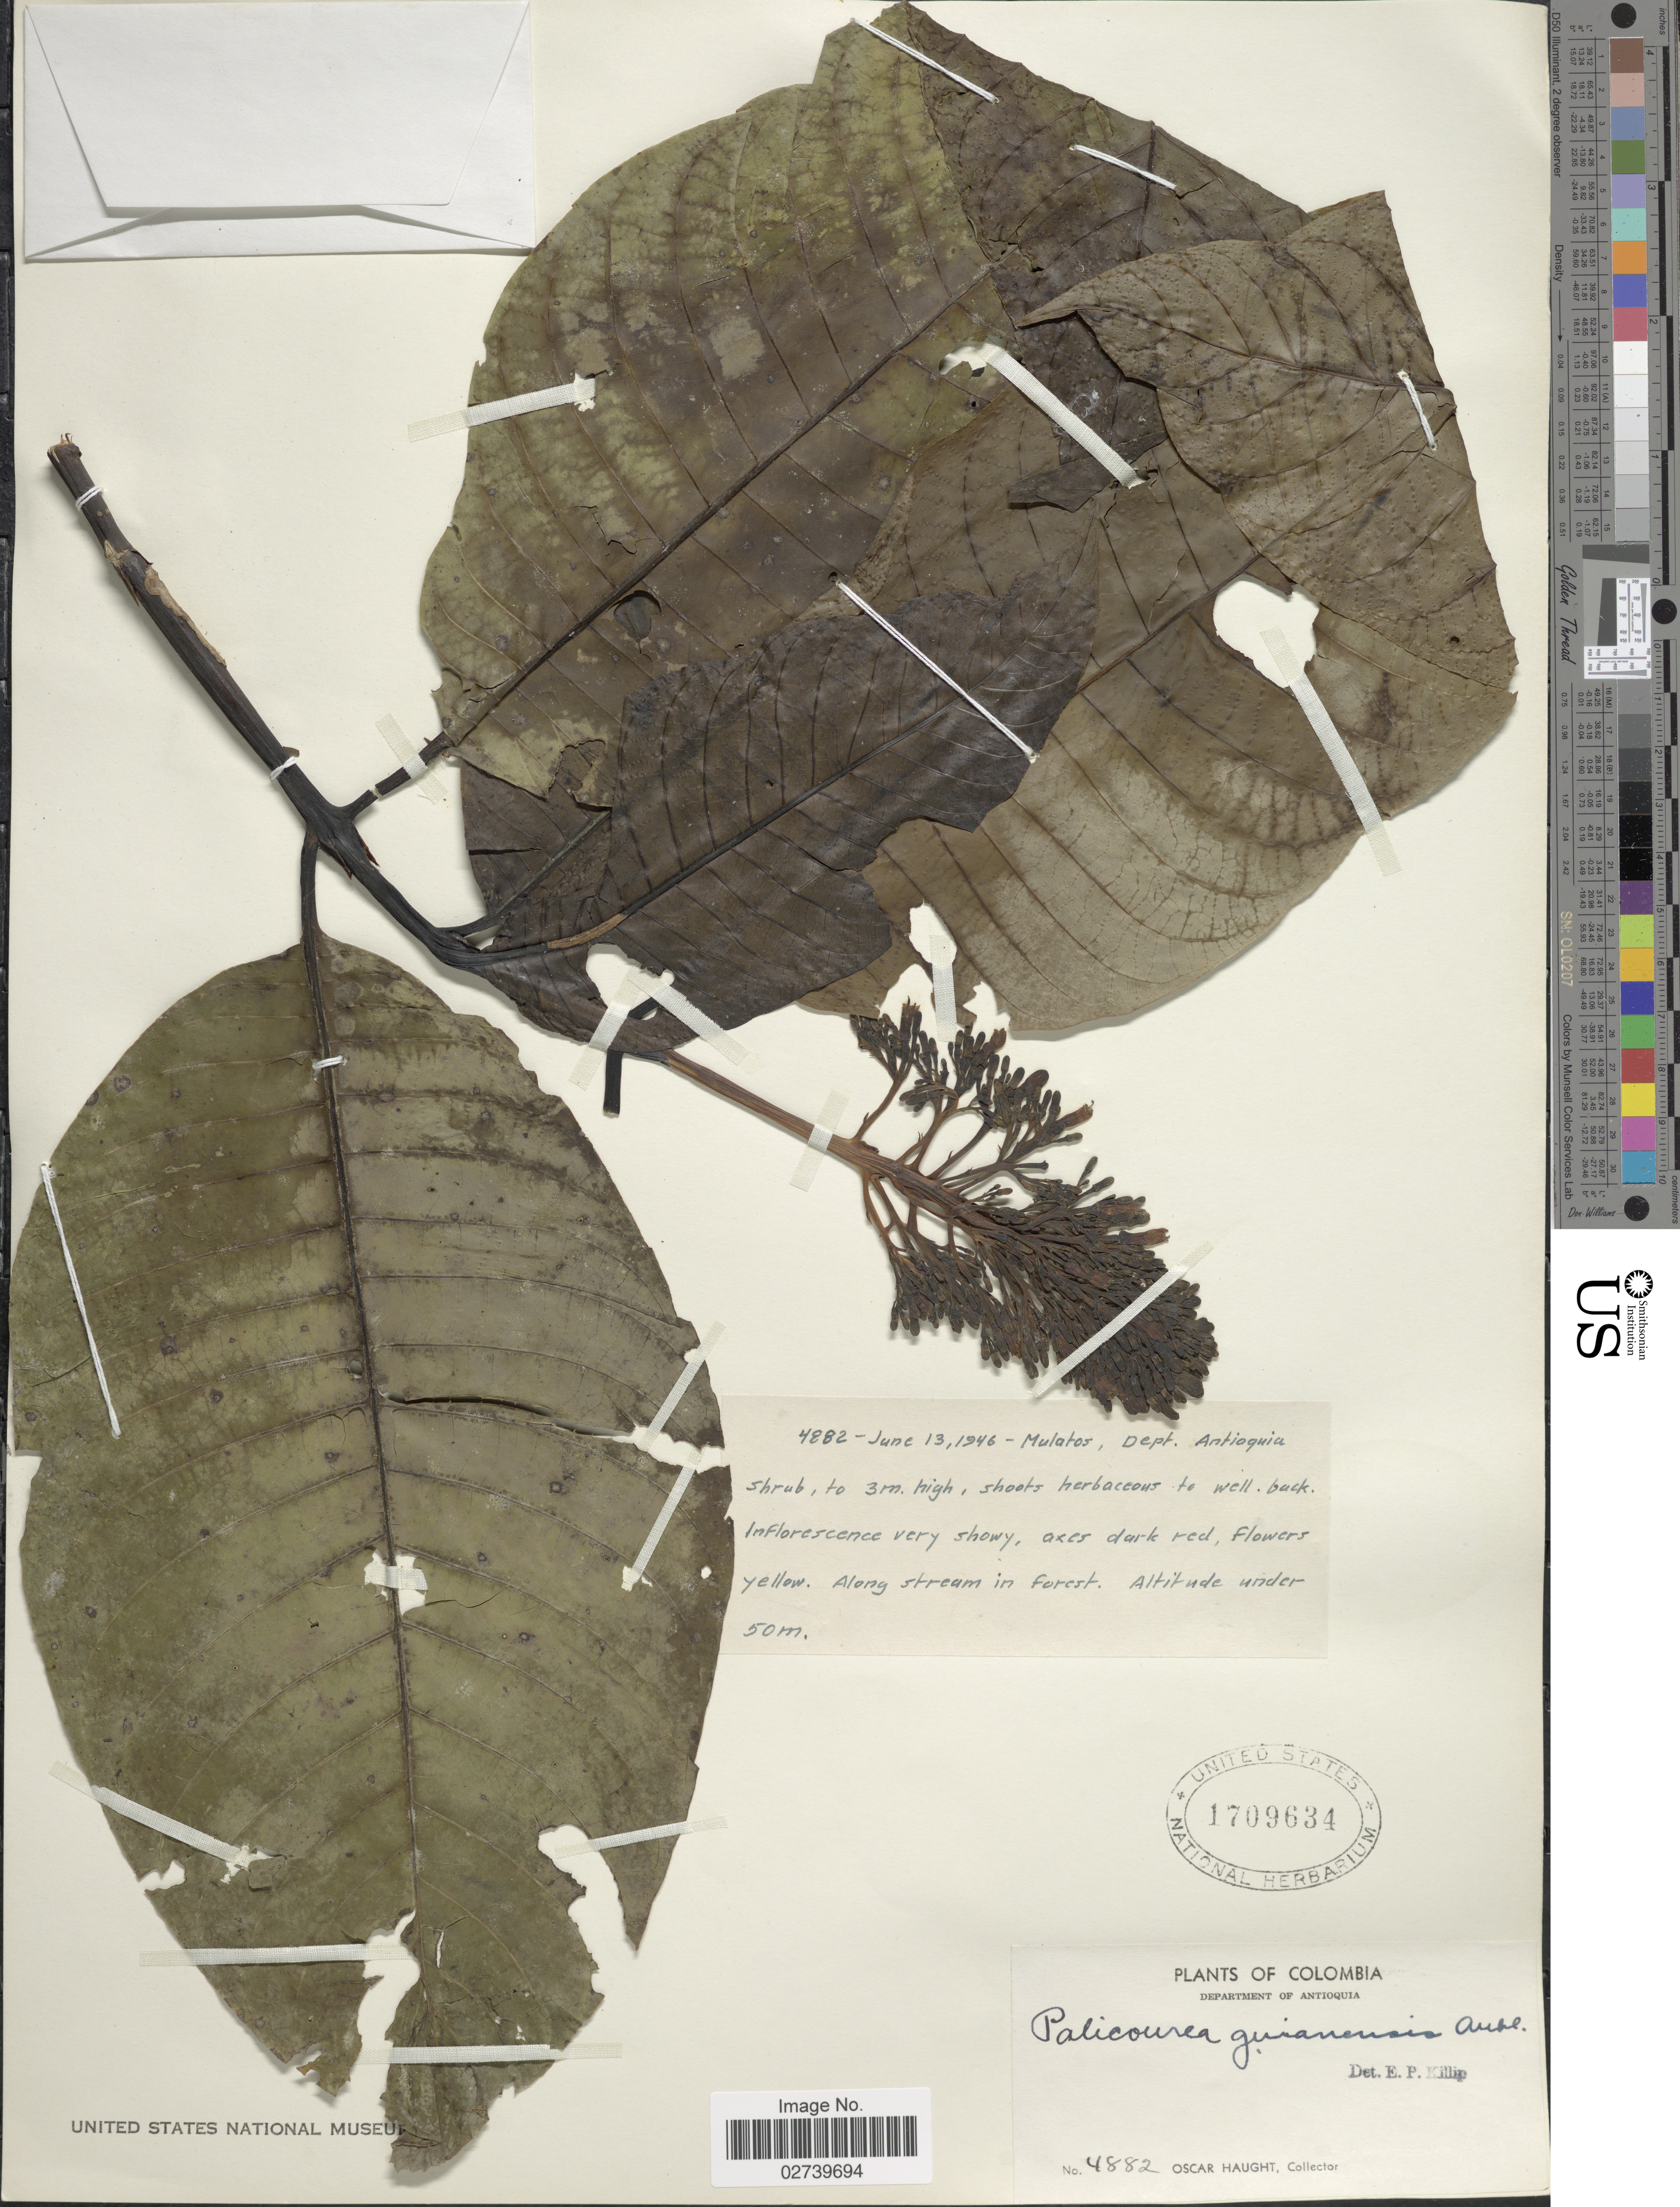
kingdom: Plantae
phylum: Tracheophyta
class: Magnoliopsida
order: Gentianales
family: Rubiaceae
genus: Palicourea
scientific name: Palicourea guianensis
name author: Aubl.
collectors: O. Haught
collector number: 4882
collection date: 1946-06-13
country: Colombia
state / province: Antioquia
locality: Mulatos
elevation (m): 50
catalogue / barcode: US 1709634